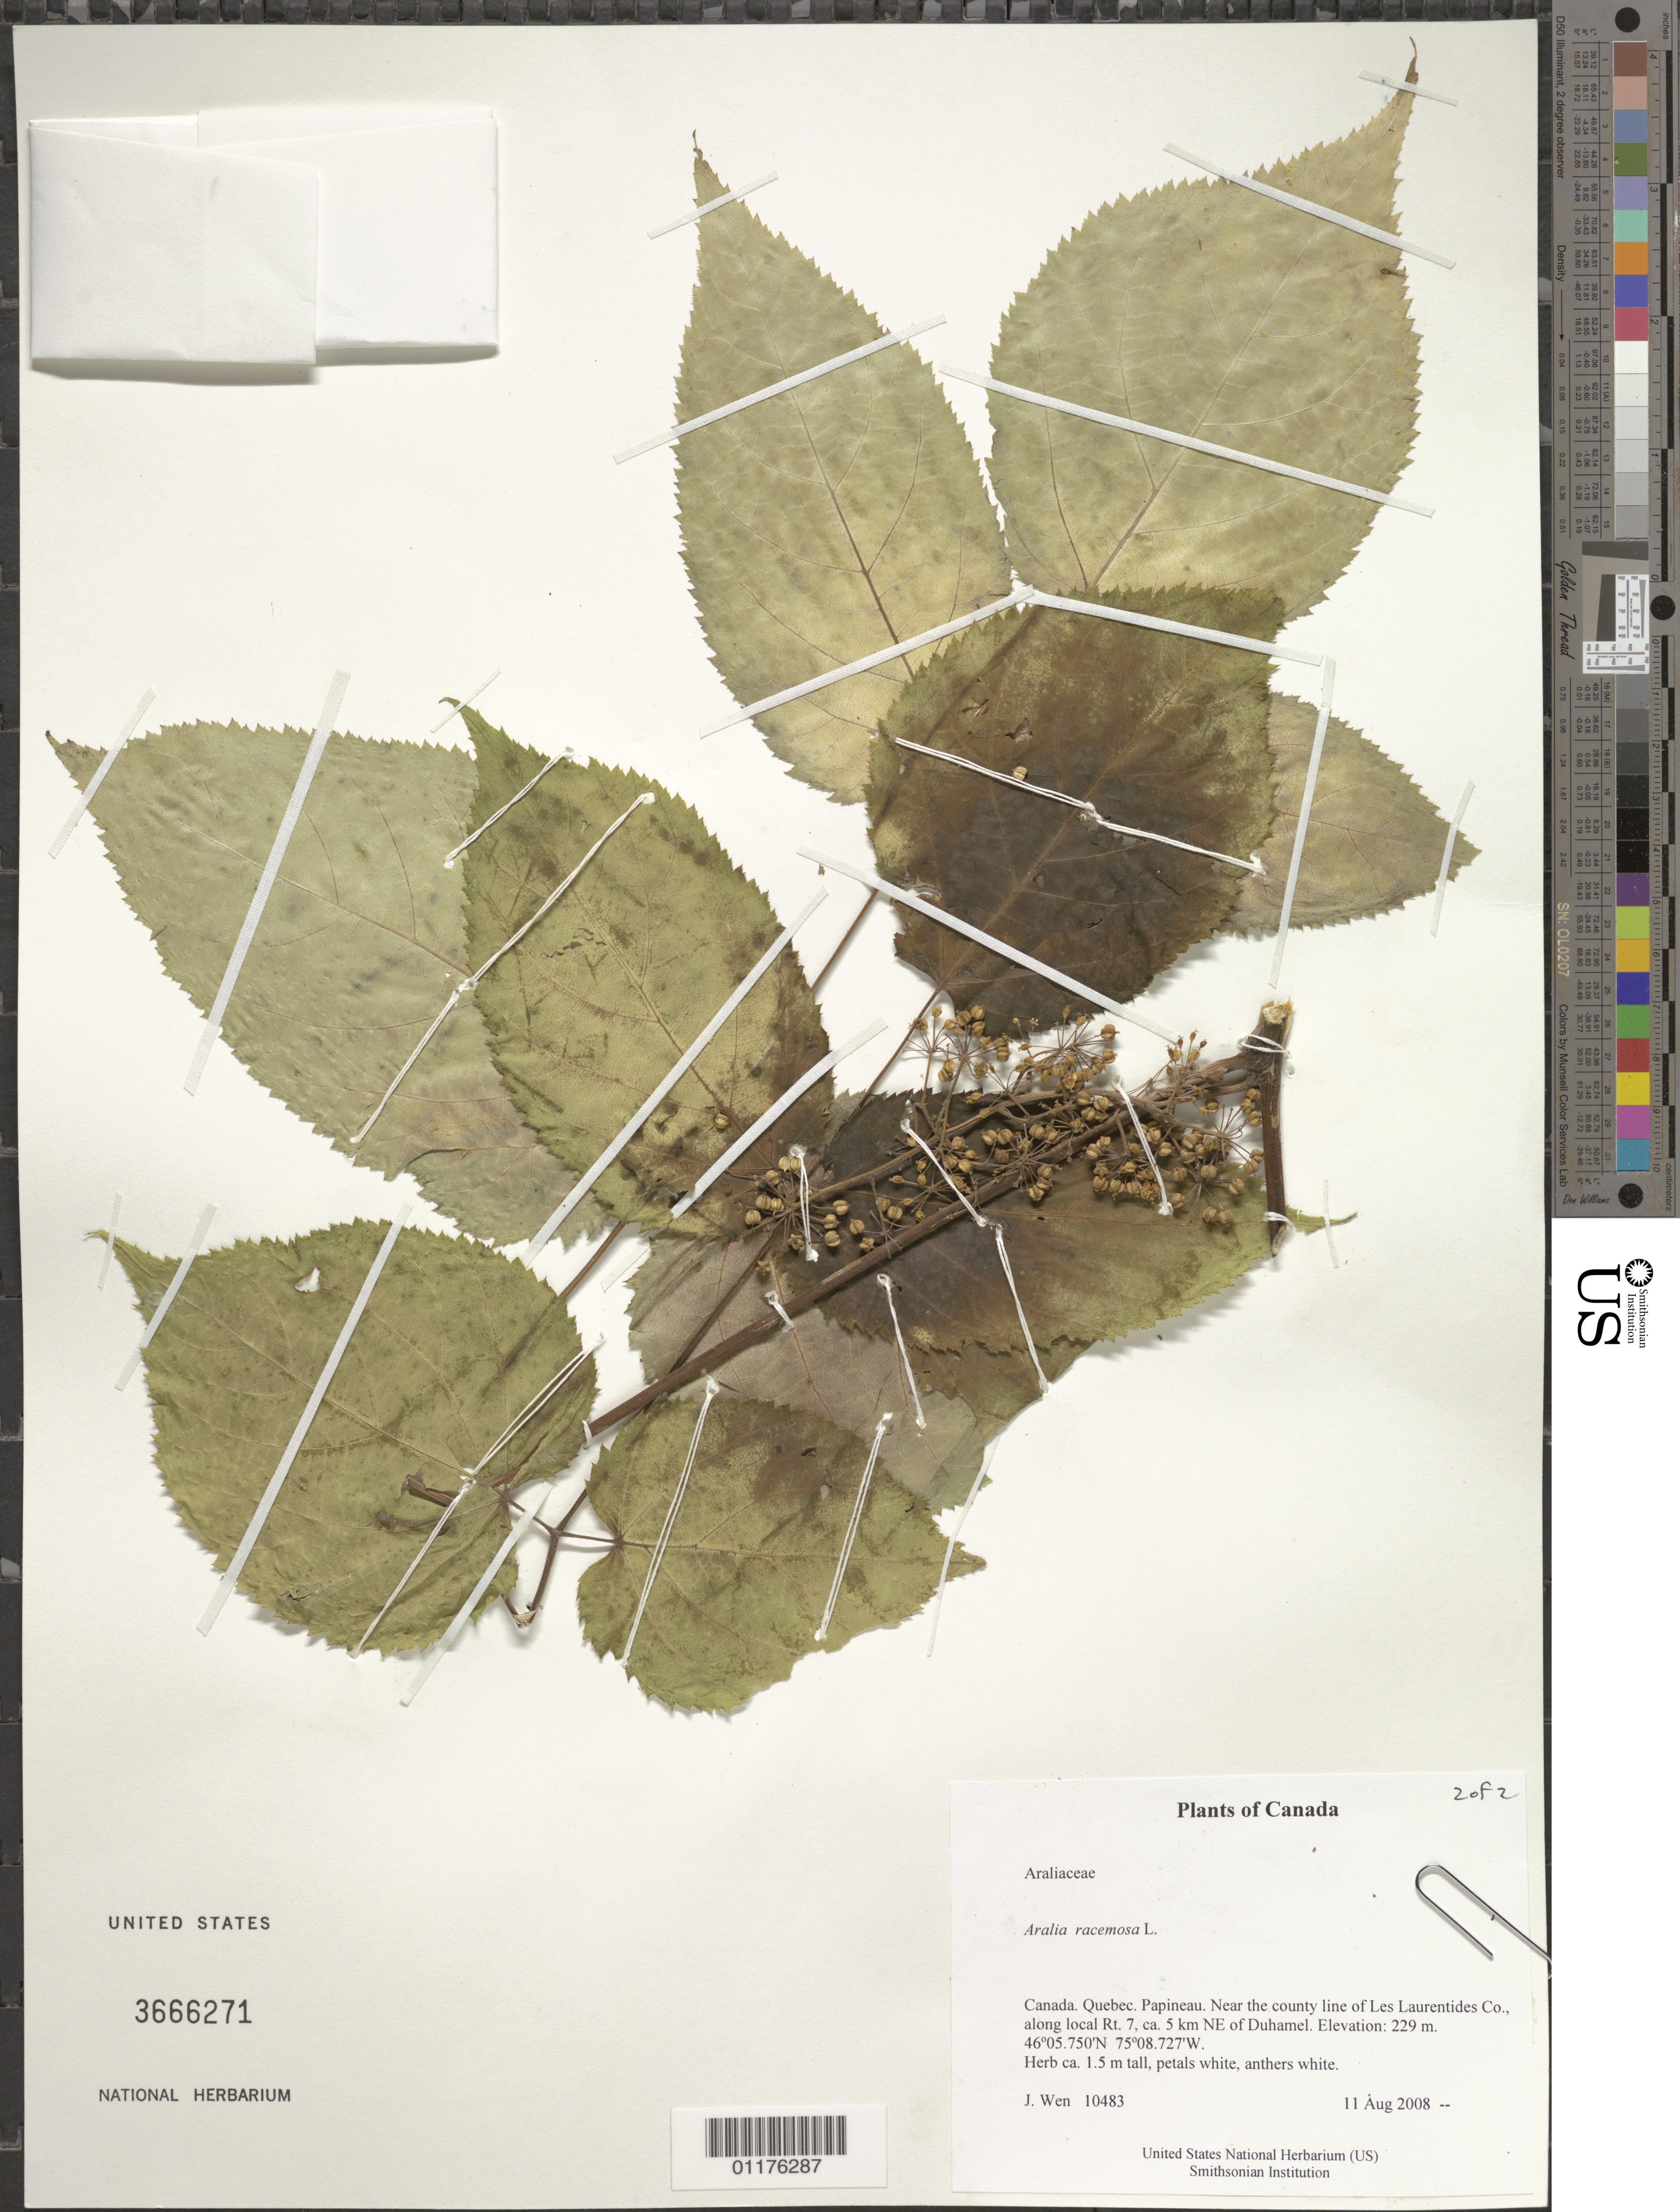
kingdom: Plantae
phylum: Tracheophyta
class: Magnoliopsida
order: Apiales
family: Araliaceae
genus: Aralia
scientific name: Aralia racemosa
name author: L.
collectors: J. Wen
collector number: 10483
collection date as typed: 11 Aug 2008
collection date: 2008-08-11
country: Canada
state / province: Quebec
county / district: Papineau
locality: Near the county line of Les Laurentides Co., along local Rt. 7, ca. 5 km NE of Duhamel.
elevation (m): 229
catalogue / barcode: US 3666271